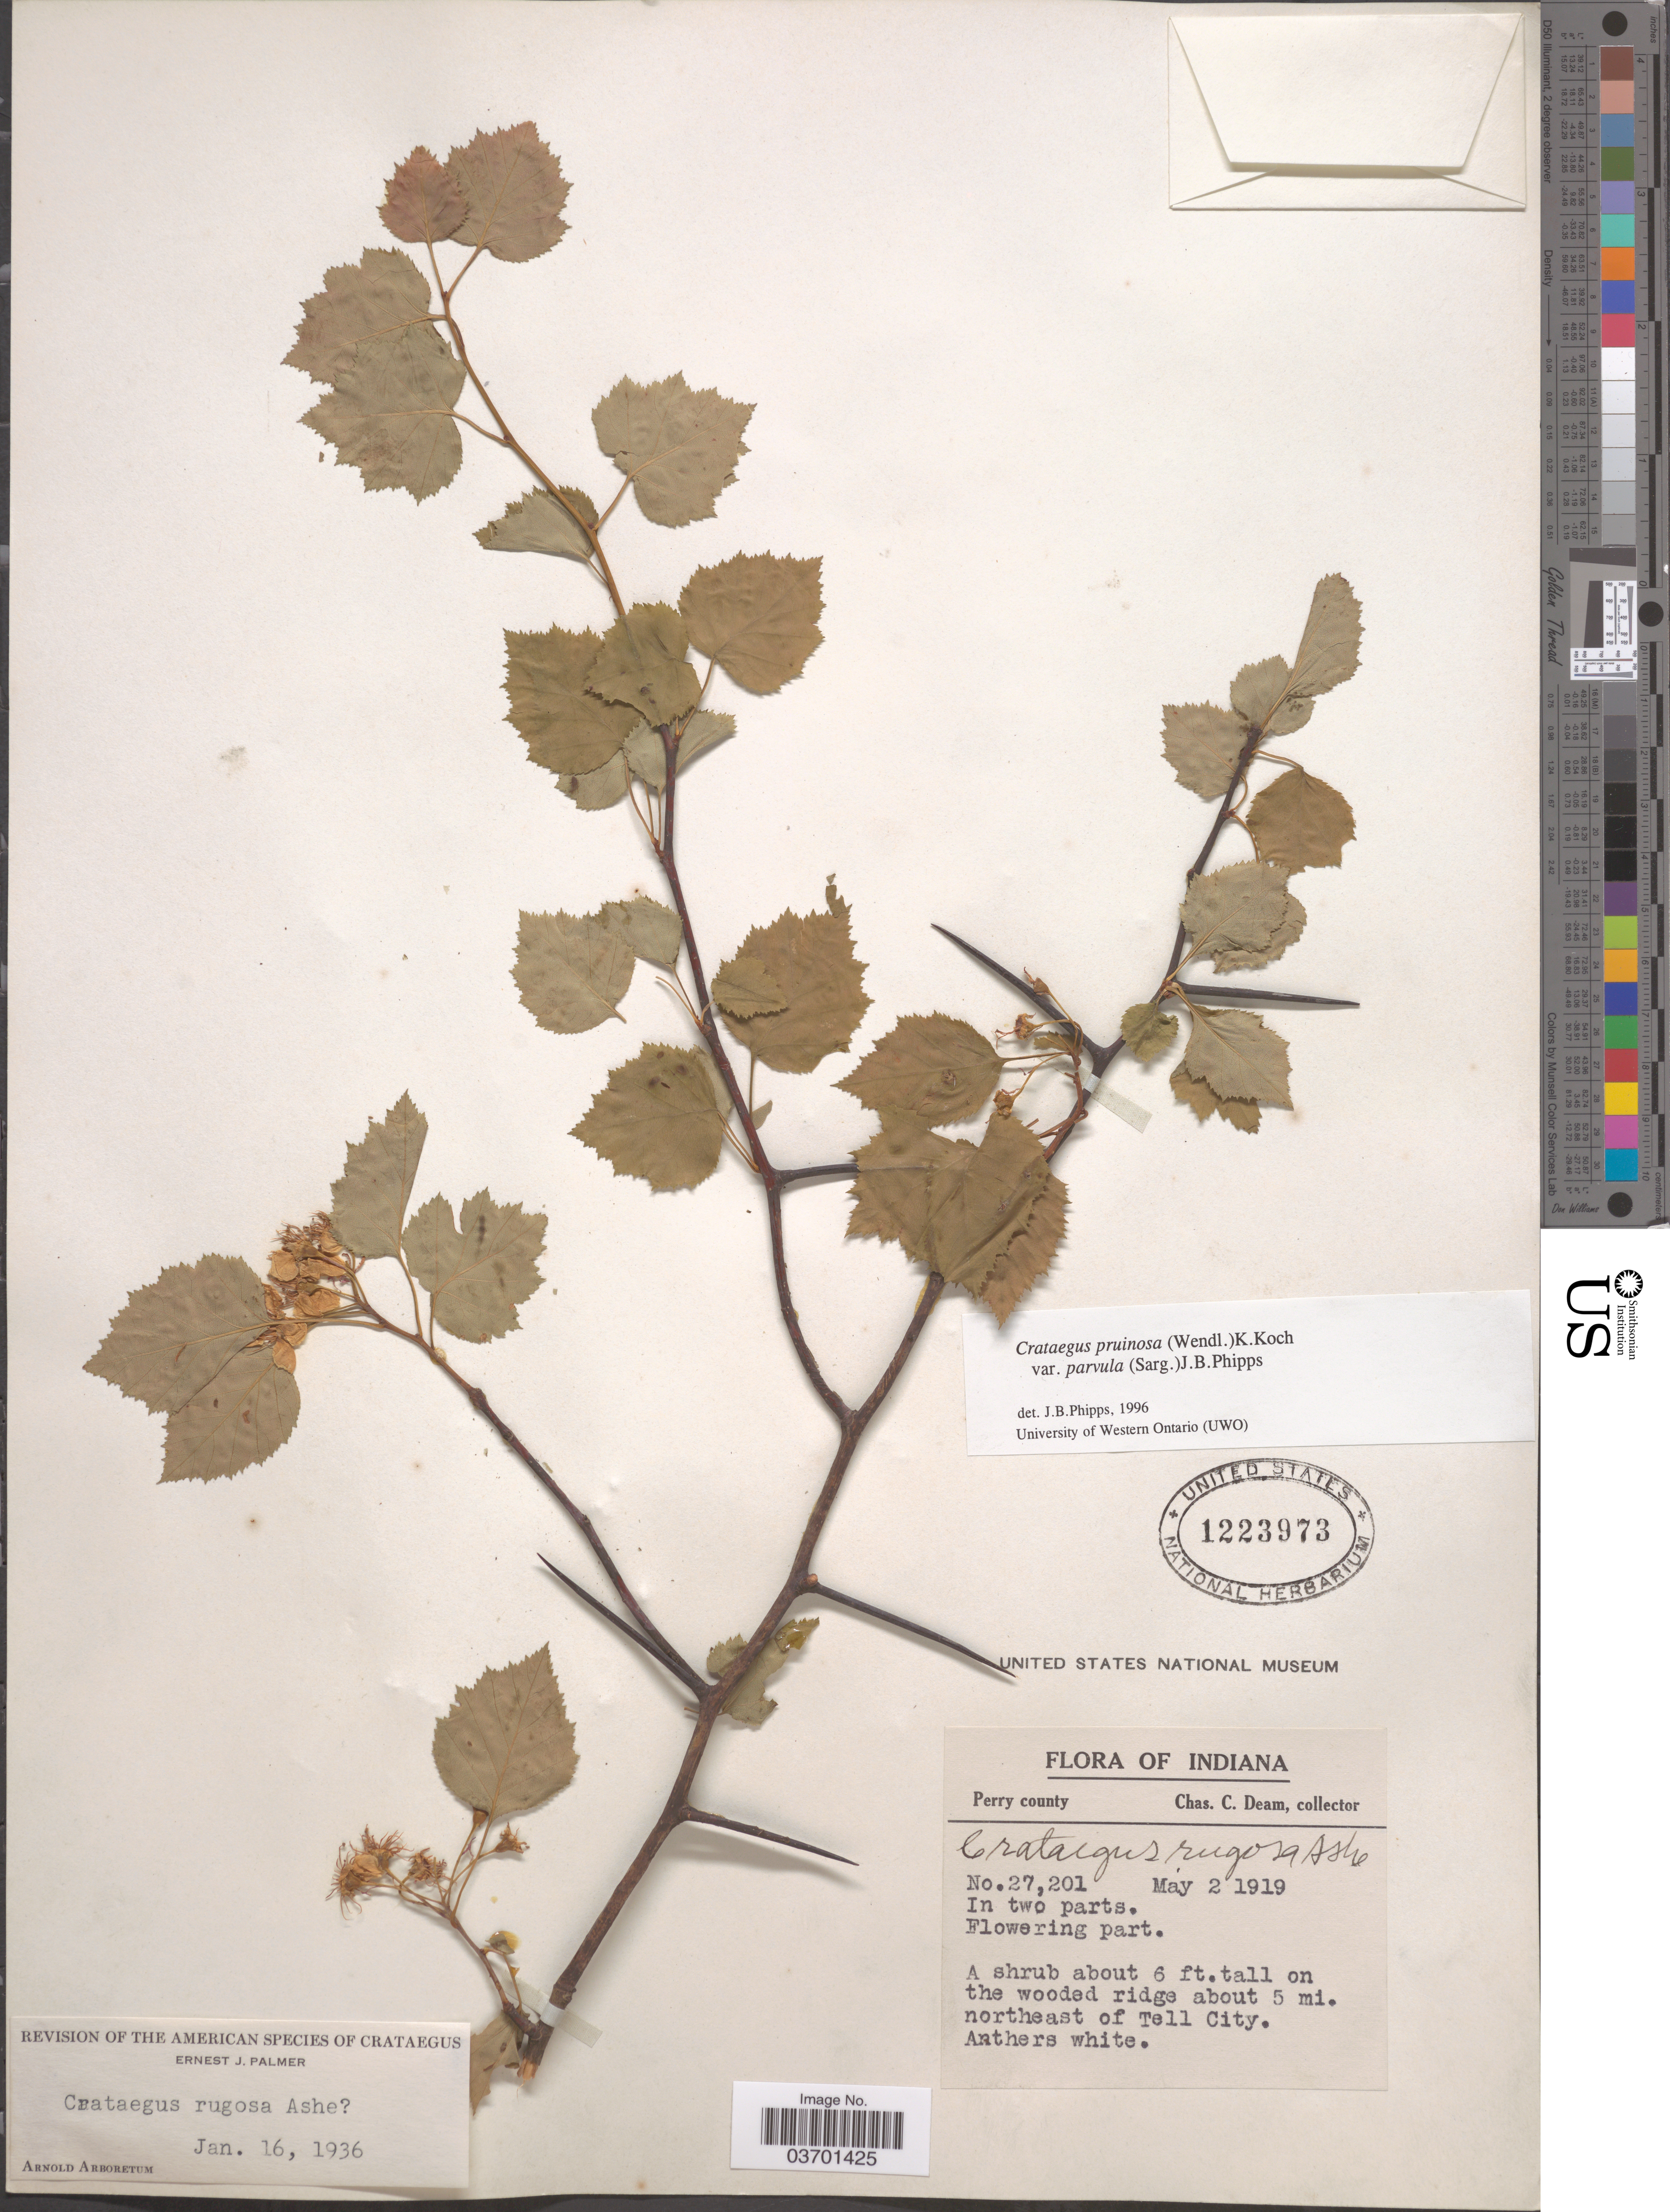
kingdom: Plantae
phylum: Tracheophyta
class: Magnoliopsida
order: Rosales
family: Rosaceae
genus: Crataegus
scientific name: Crataegus pruinosa var. parvula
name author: (Sarg.) J.B. Phipps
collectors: C. C. Deam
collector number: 27201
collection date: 1919-05-02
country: United States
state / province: Indiana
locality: Perry county. On the wooded ridge about 5 mi. northeast of Tell City.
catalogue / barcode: US 1223973